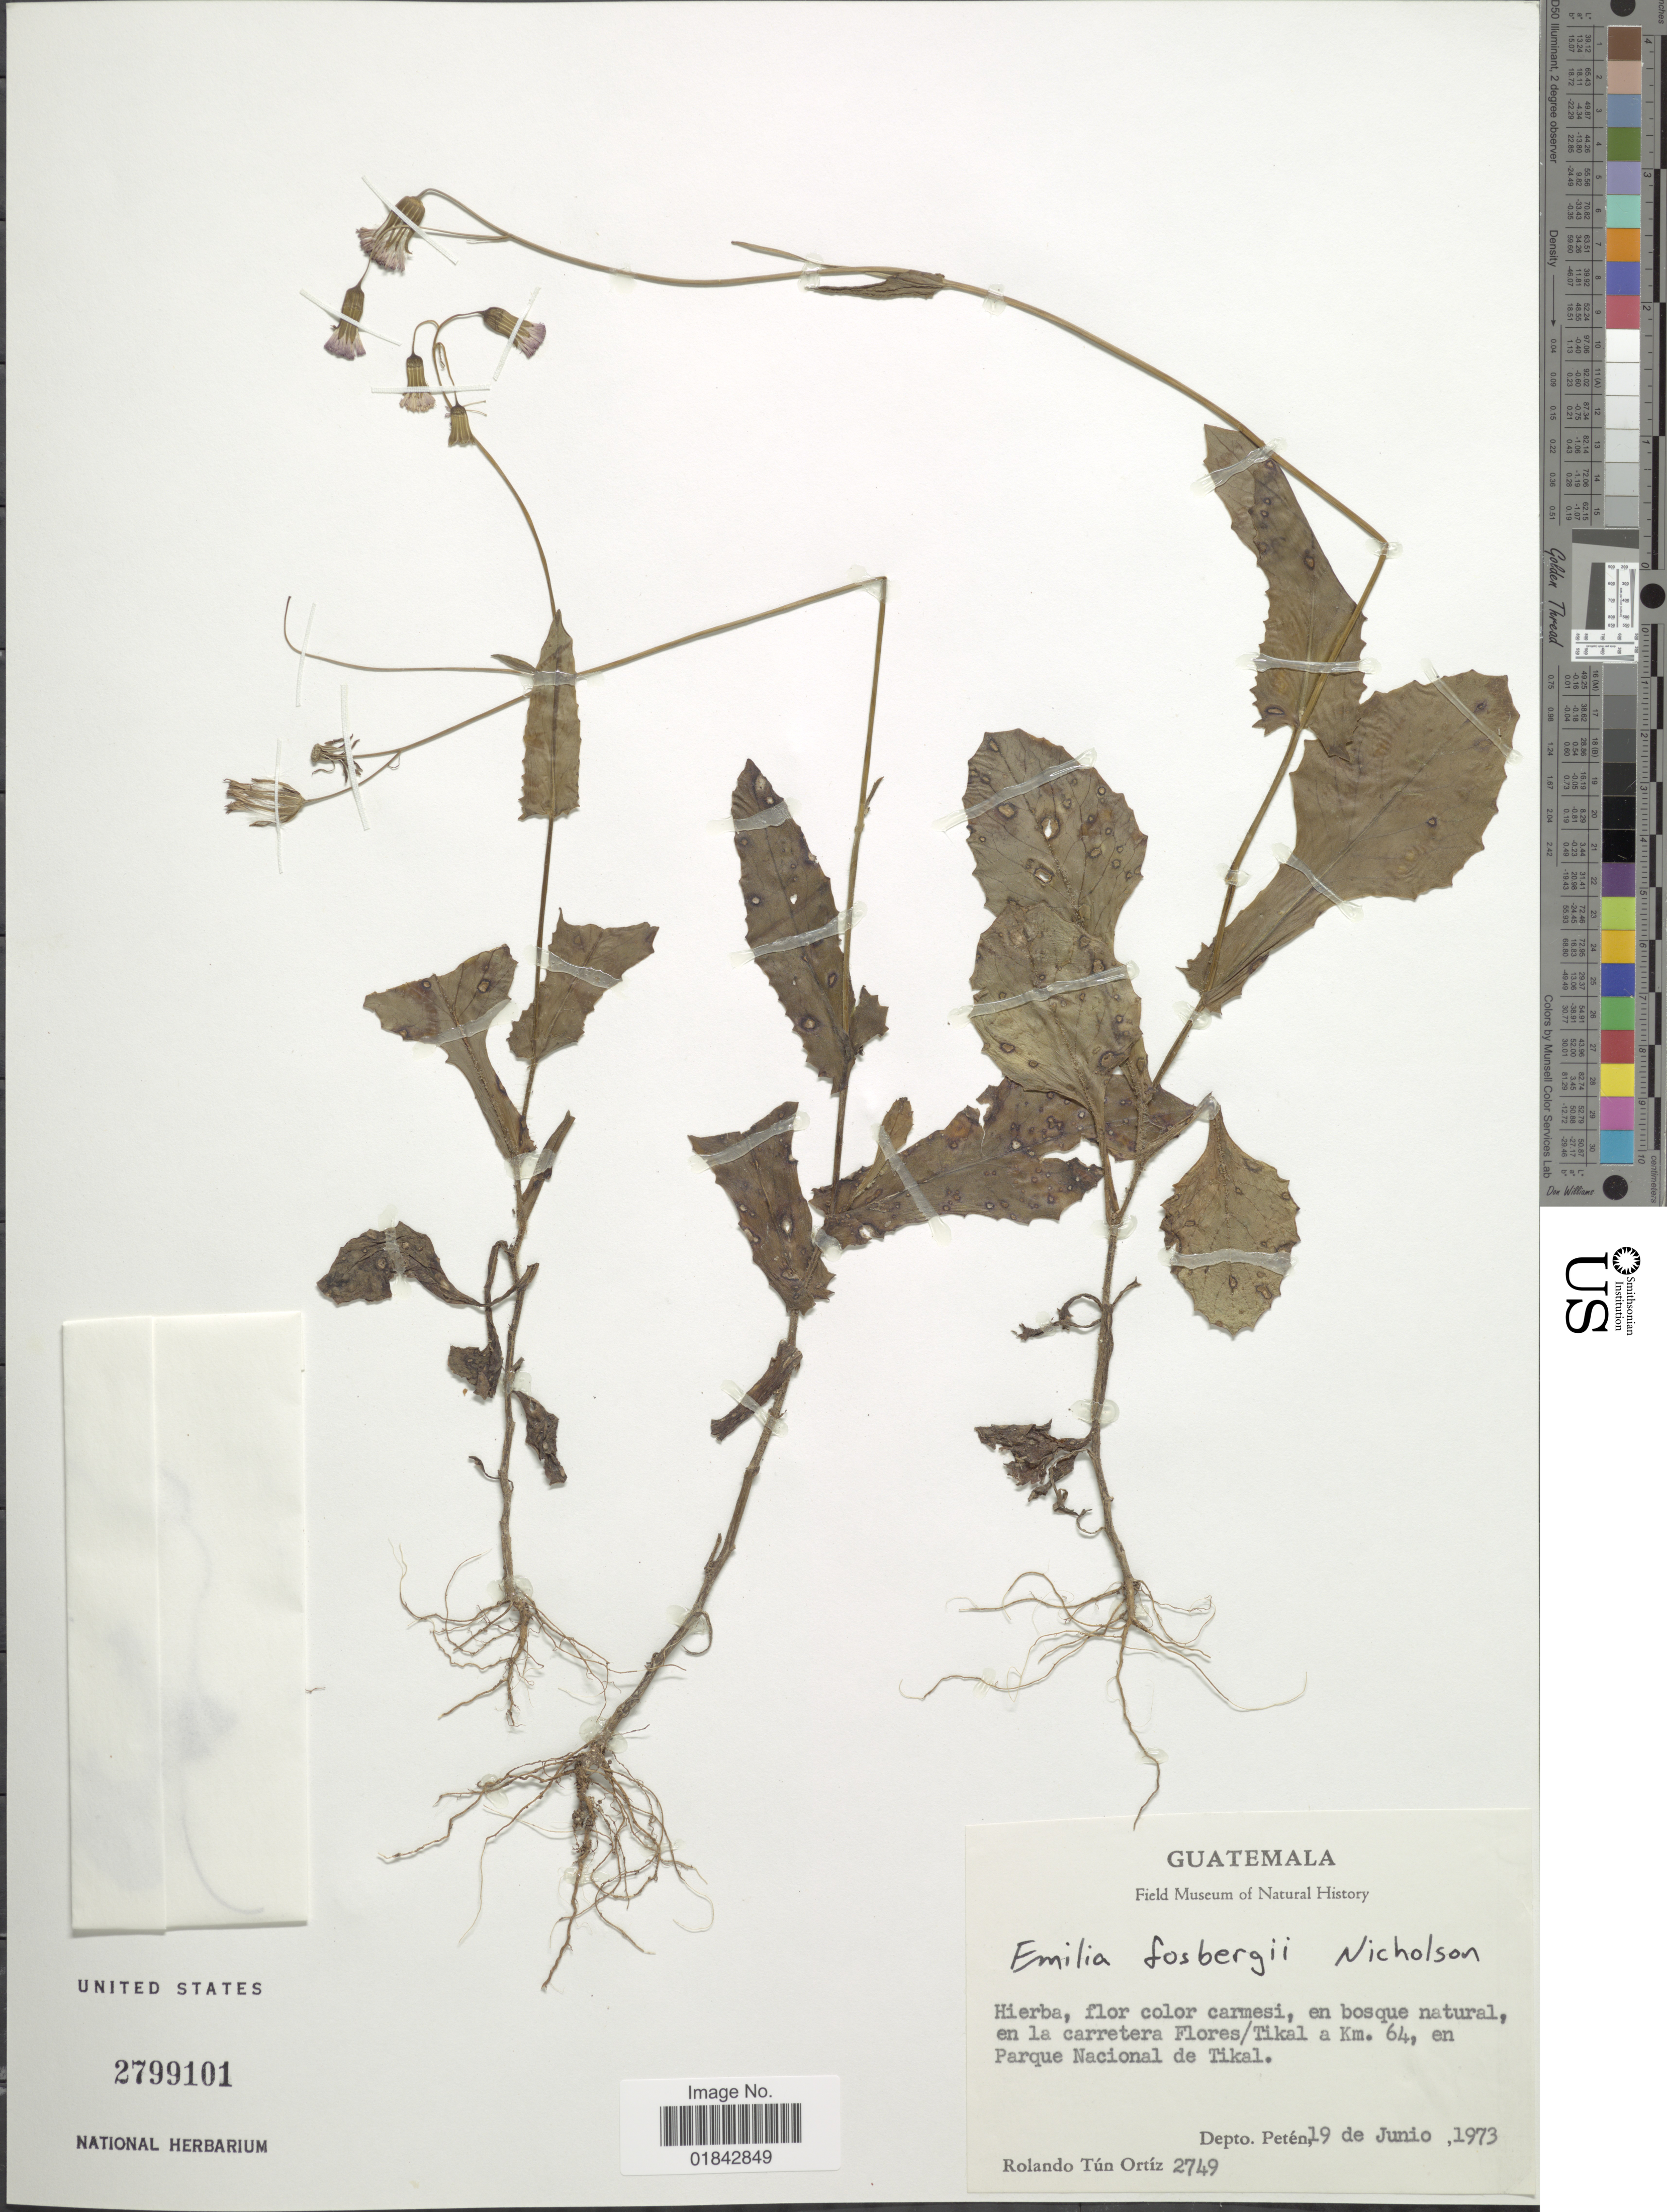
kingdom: Plantae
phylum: Tracheophyta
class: Magnoliopsida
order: Asterales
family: Asteraceae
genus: Emilia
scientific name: Emilia fosbergii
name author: Nicolson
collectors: R. T. Ortíz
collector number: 2749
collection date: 1973-06-19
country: Guatemala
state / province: El Petén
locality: En bosque natural, en la carretera Flores/Tikal a km. 64, en Parque Nacional de Tikal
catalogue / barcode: US 2799101